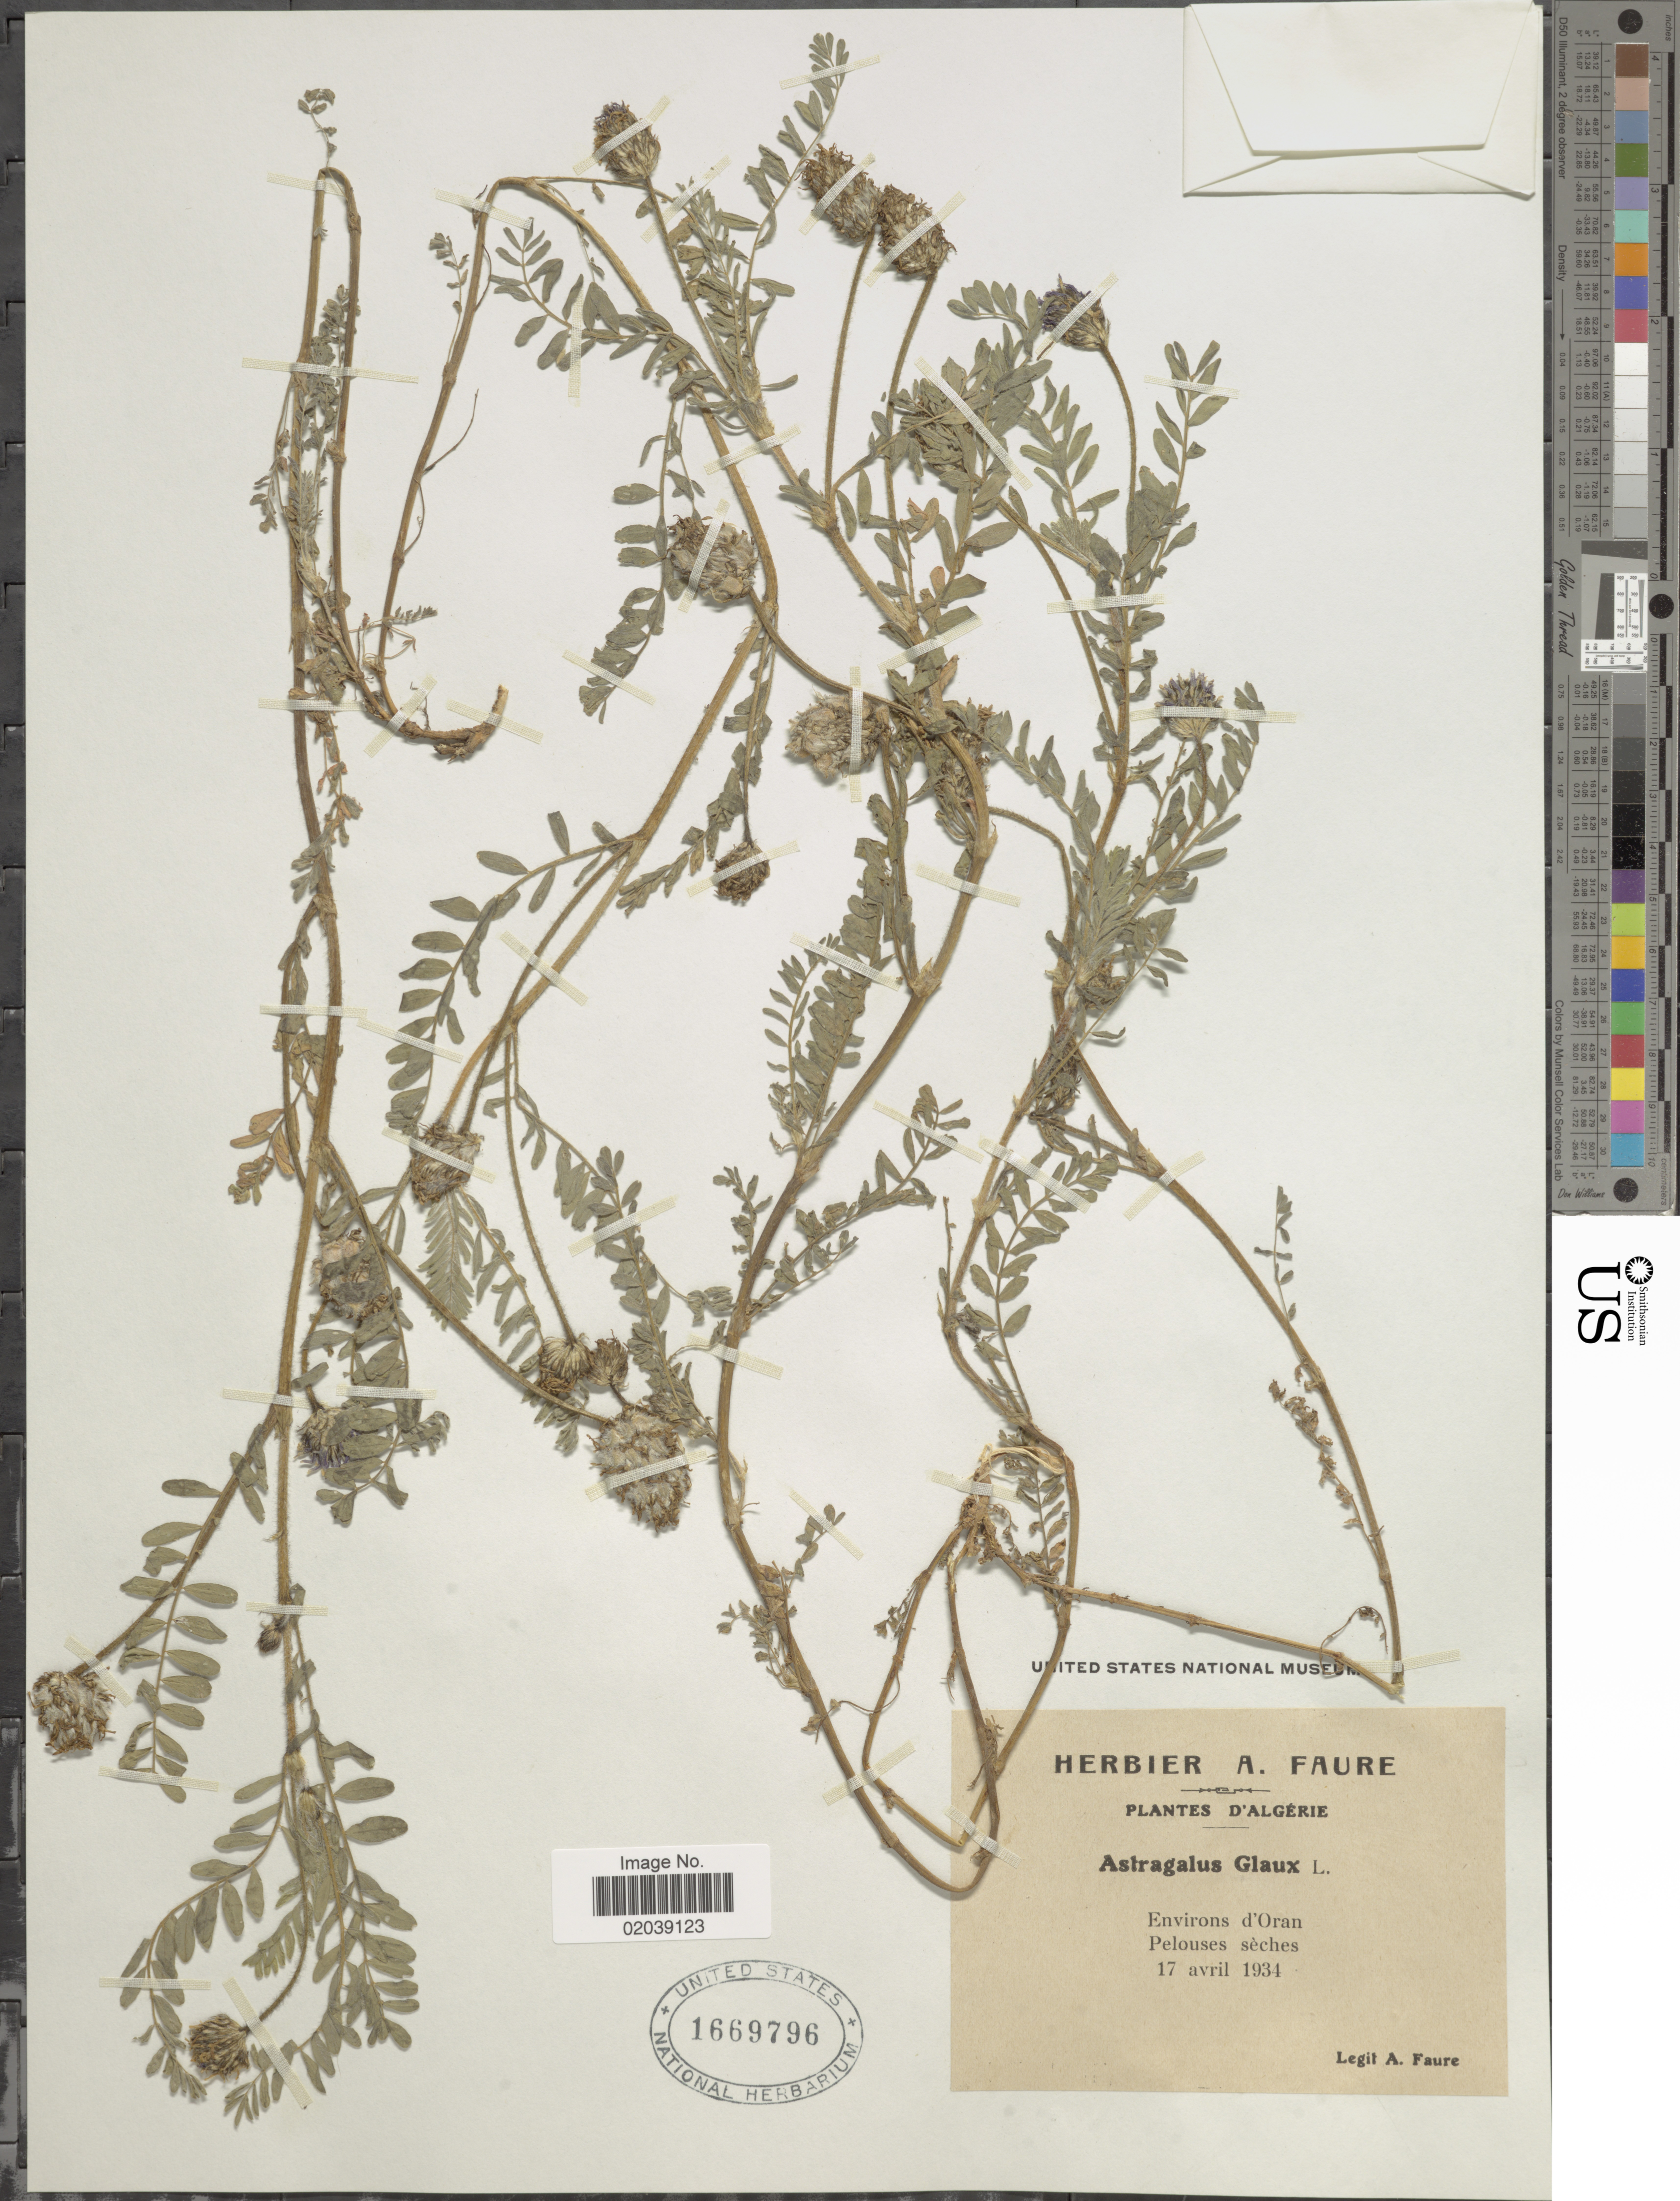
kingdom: Plantae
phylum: Tracheophyta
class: Magnoliopsida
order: Fabales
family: Fabaceae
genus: Astragalus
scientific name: Astragalus glaux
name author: L.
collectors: A. Faure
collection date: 1934-04-17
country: Algeria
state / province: Oran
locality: Algerie. Environs d'Oran. Pelouses seches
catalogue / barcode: US 1669796